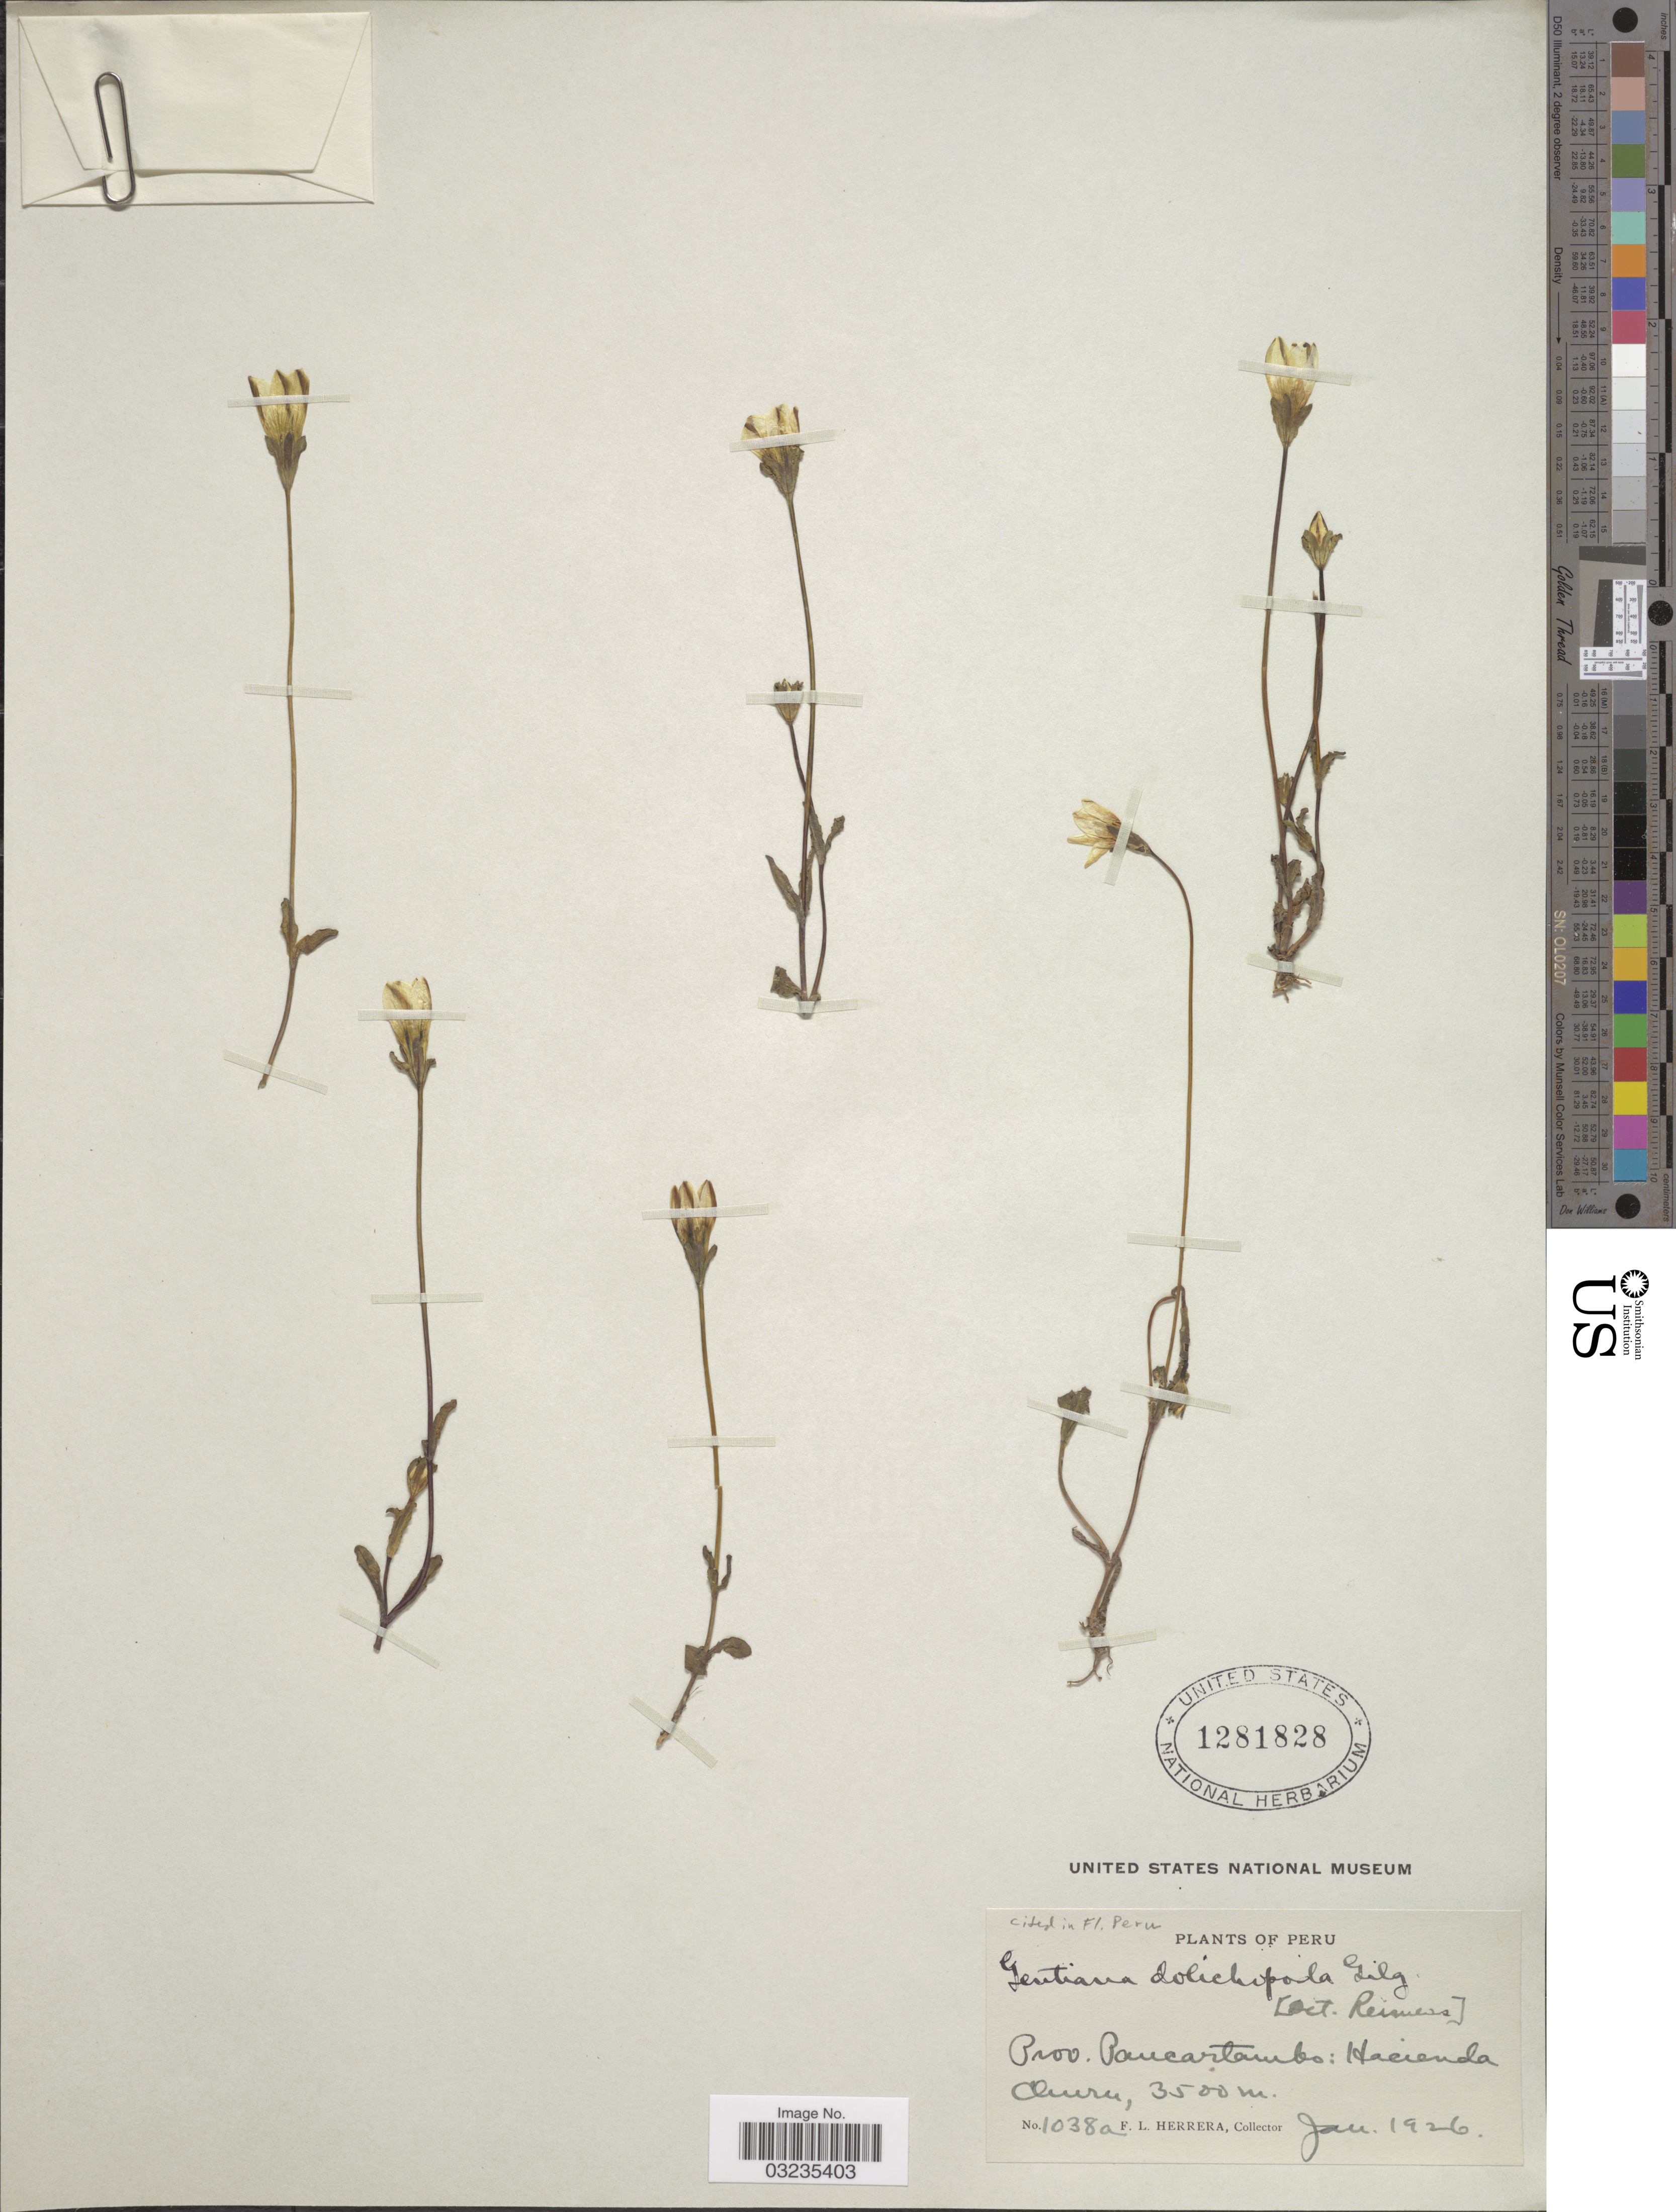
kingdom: Plantae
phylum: Tracheophyta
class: Magnoliopsida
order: Gentianales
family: Gentianaceae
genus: Gentiana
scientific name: Gentiana dolichopoda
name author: Gilg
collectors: F. L. Herrera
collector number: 1038a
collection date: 1926-01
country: Peru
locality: Prov. Paucartambo: Hacienda Churu.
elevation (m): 3500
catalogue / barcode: US 1281828